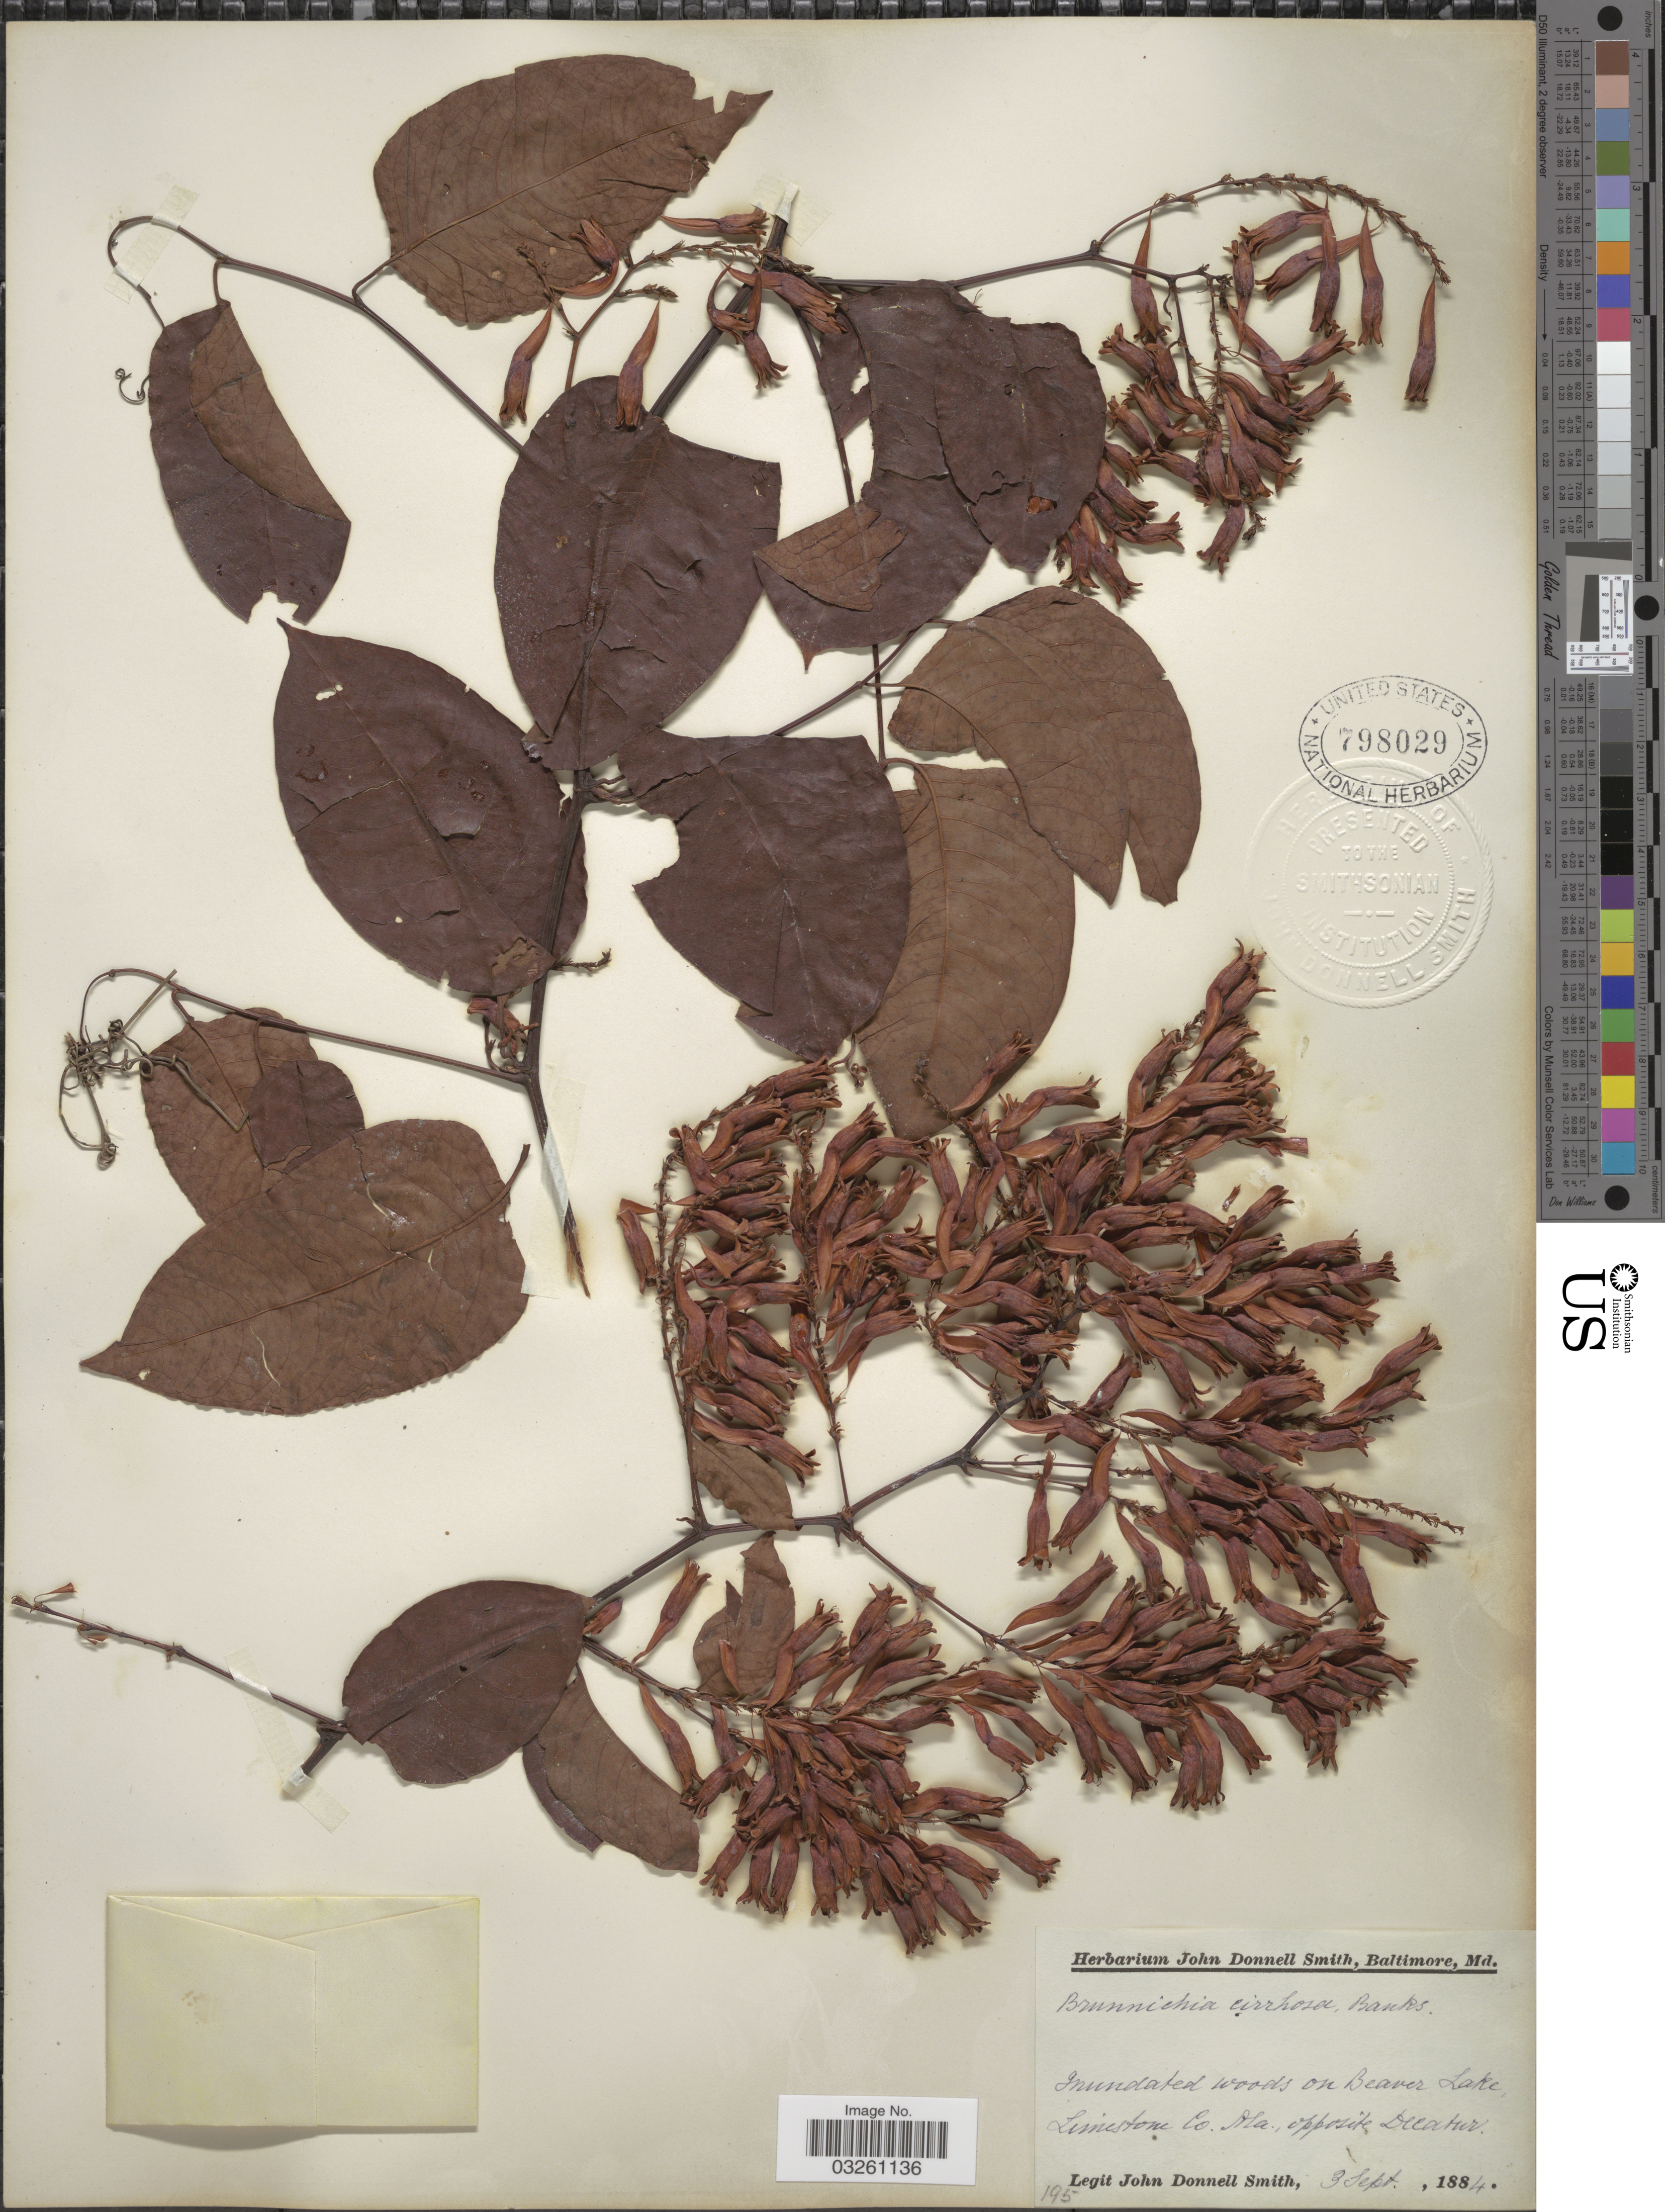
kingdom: Plantae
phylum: Tracheophyta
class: Magnoliopsida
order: Caryophyllales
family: Polygonaceae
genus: Brunnichia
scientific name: Brunnichia cirrhosa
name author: Gaertn.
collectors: J. Donnell Smith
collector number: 195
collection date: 1884-09-03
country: United States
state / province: Alabama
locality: Inundated woods on Beaver Lake Limestone Co, Ala., opposite Decatur.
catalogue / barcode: US 798029